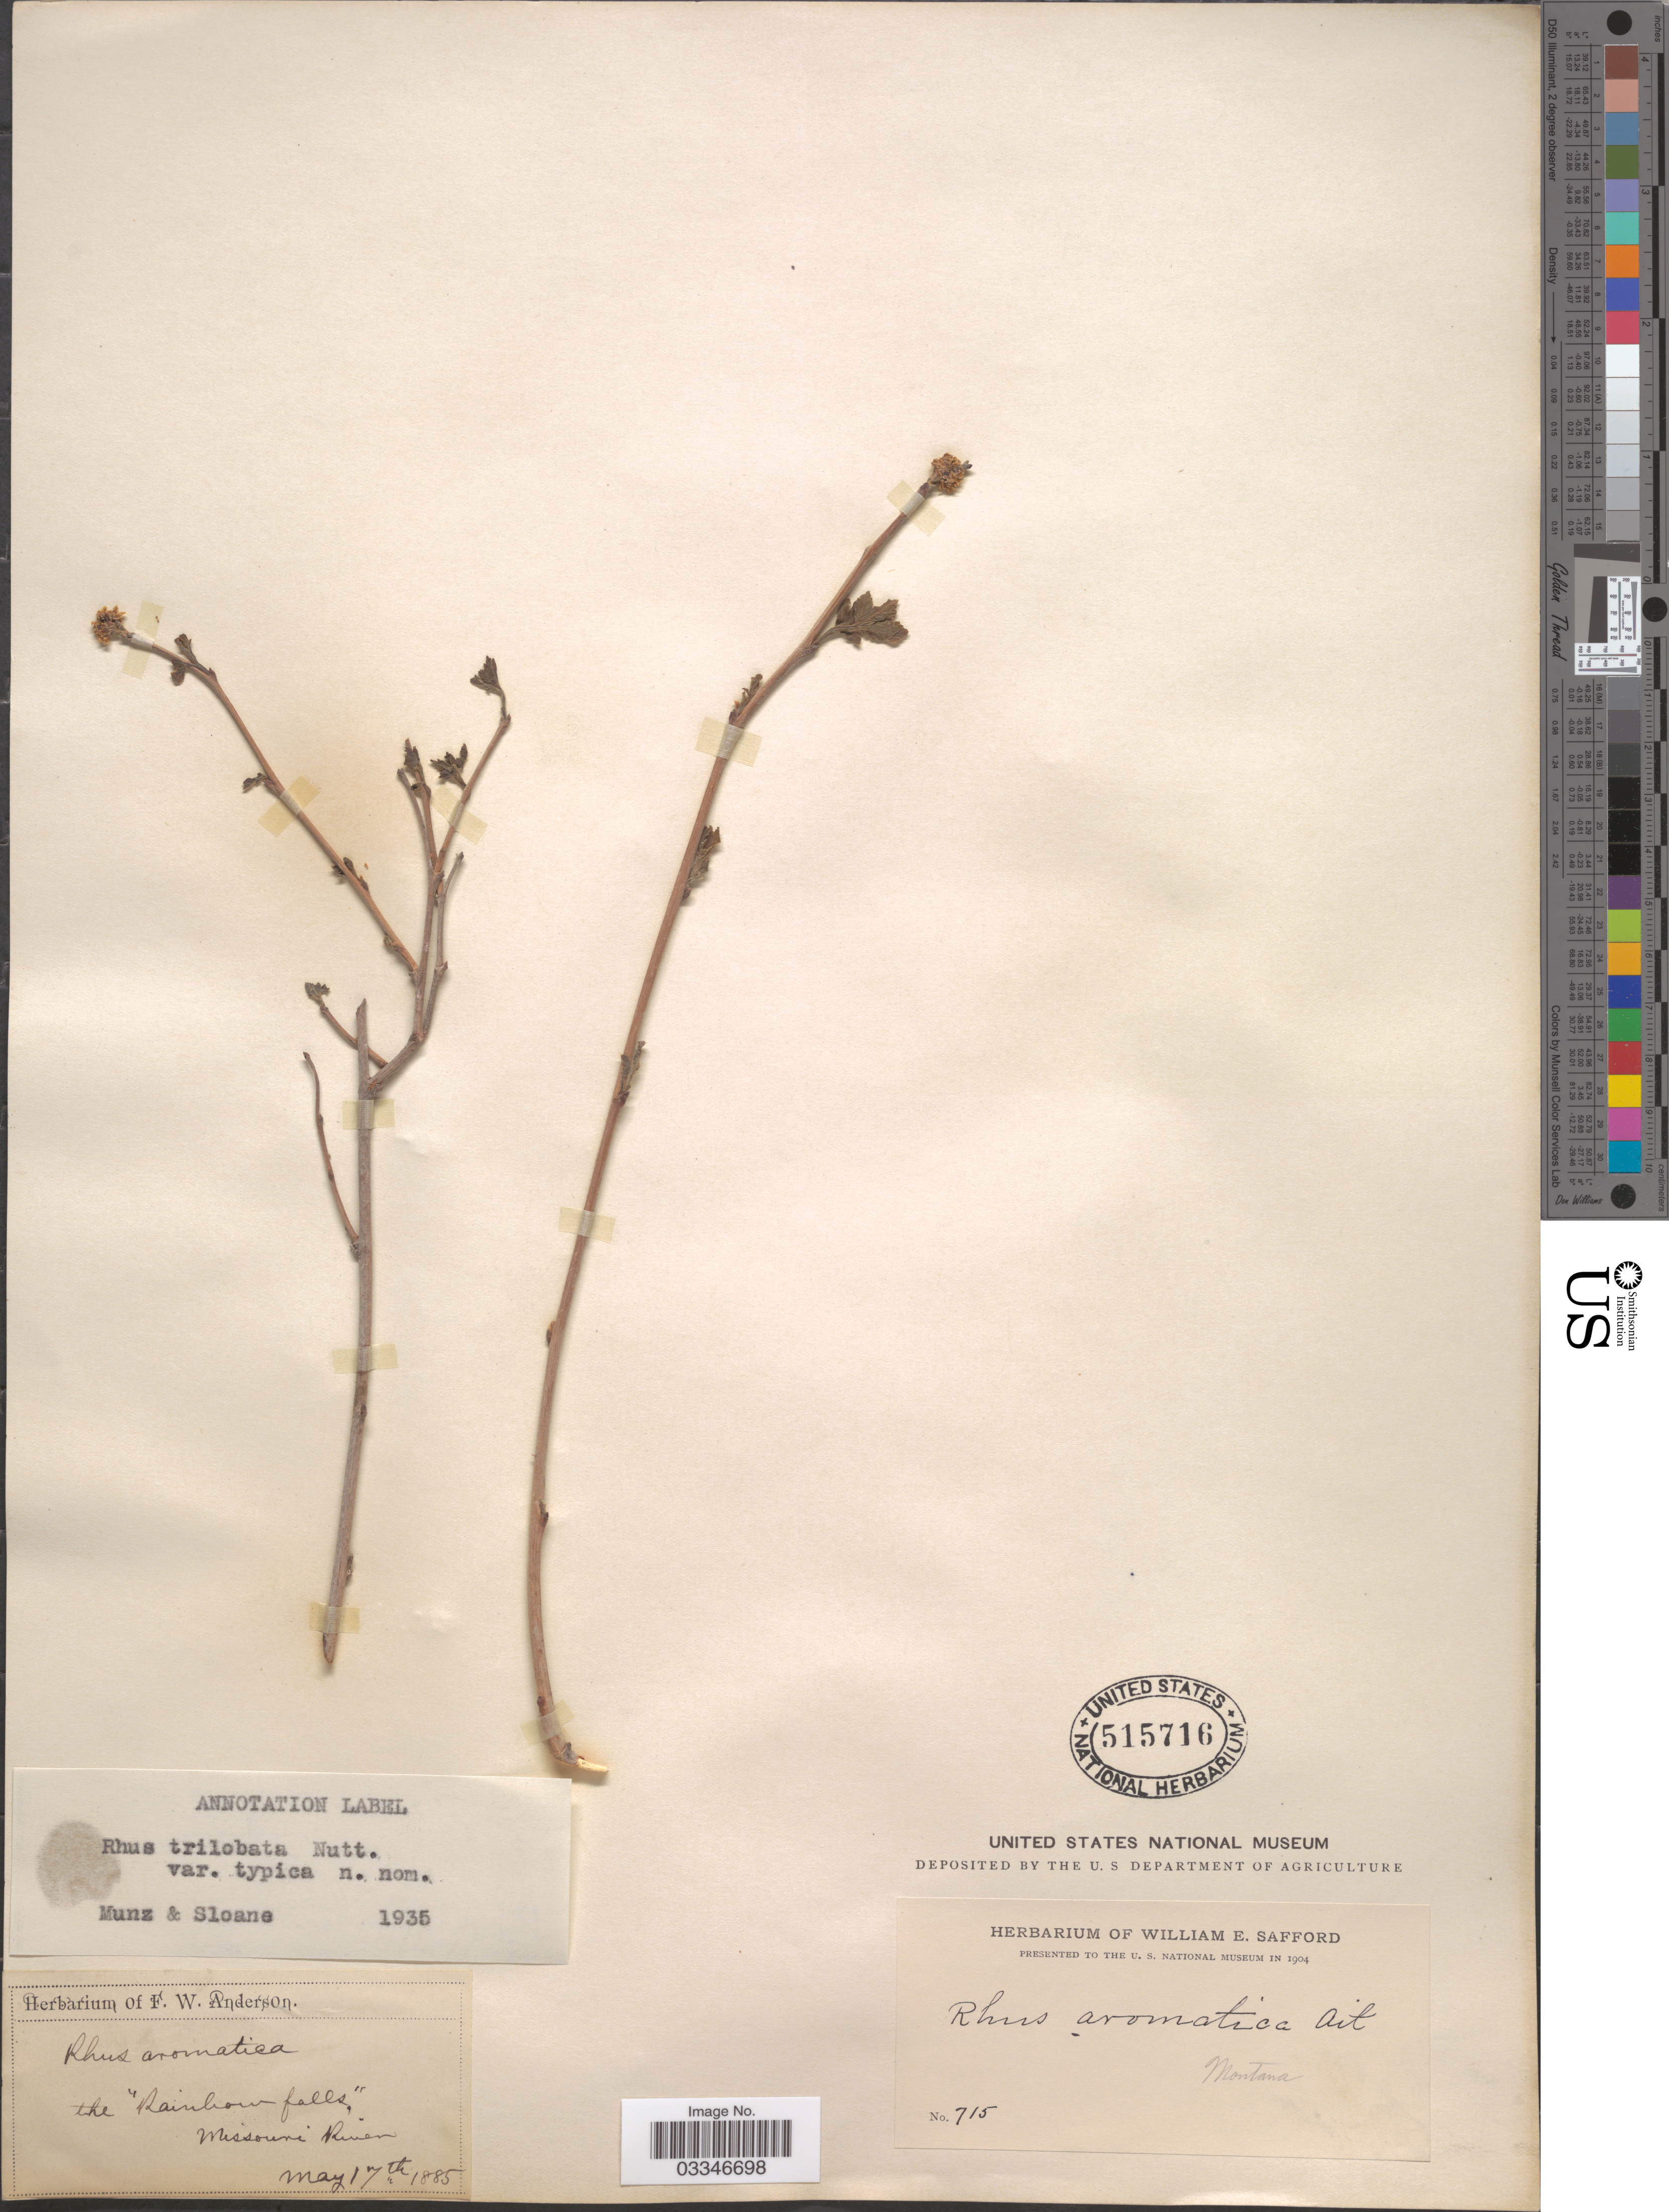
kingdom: Plantae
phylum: Tracheophyta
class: Magnoliopsida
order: Sapindales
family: Anacardiaceae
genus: Rhus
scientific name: Rhus trilobata var. typica Munz & Sloane ined.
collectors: ex herb. F.W. Anderson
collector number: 715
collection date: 1885-05-17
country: United States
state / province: Montana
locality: The "Rainbow falls" Missouri River.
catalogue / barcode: US 515716